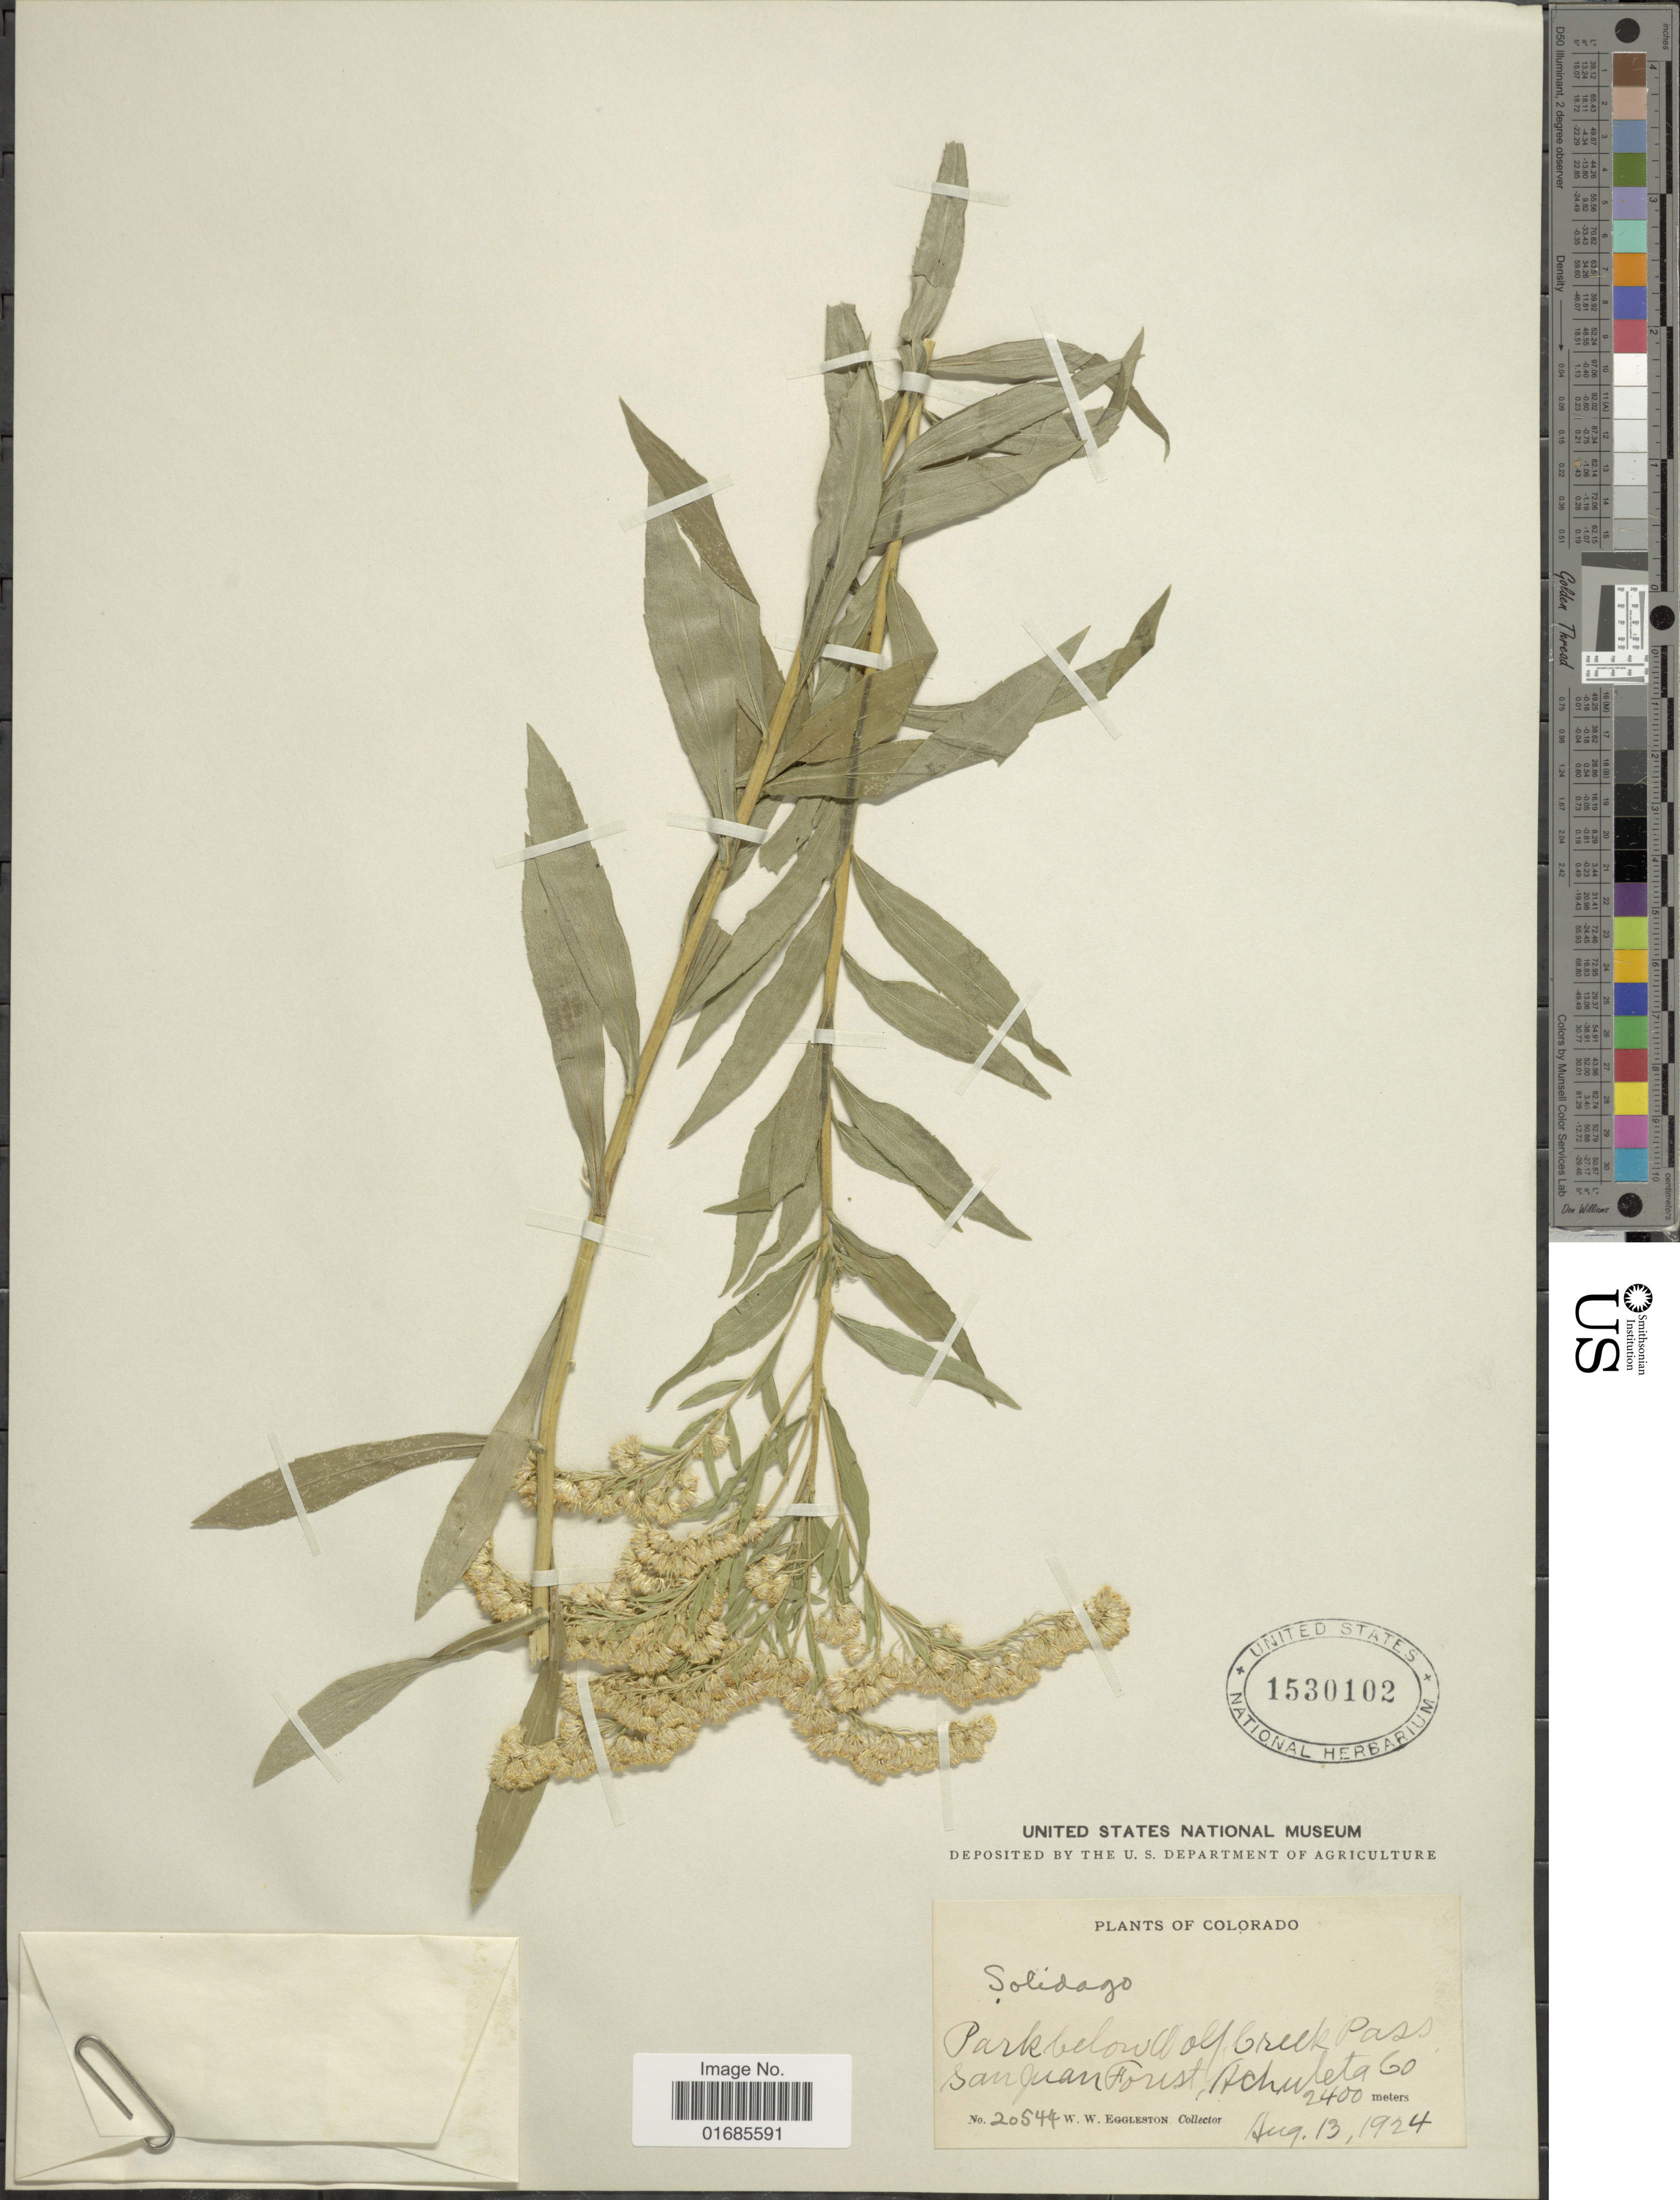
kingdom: Plantae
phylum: Tracheophyta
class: Magnoliopsida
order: Asterales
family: Asteraceae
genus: Solidago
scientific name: Solidago canadensis var. salebrosa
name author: (Piper) M.E. Jones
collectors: W. W. Eggleston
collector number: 20544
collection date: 1924-08-13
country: United States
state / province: Colorado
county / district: Archuleta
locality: Park below Wolf Creek Pass, San Juan Forest,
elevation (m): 2400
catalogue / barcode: US 1530102